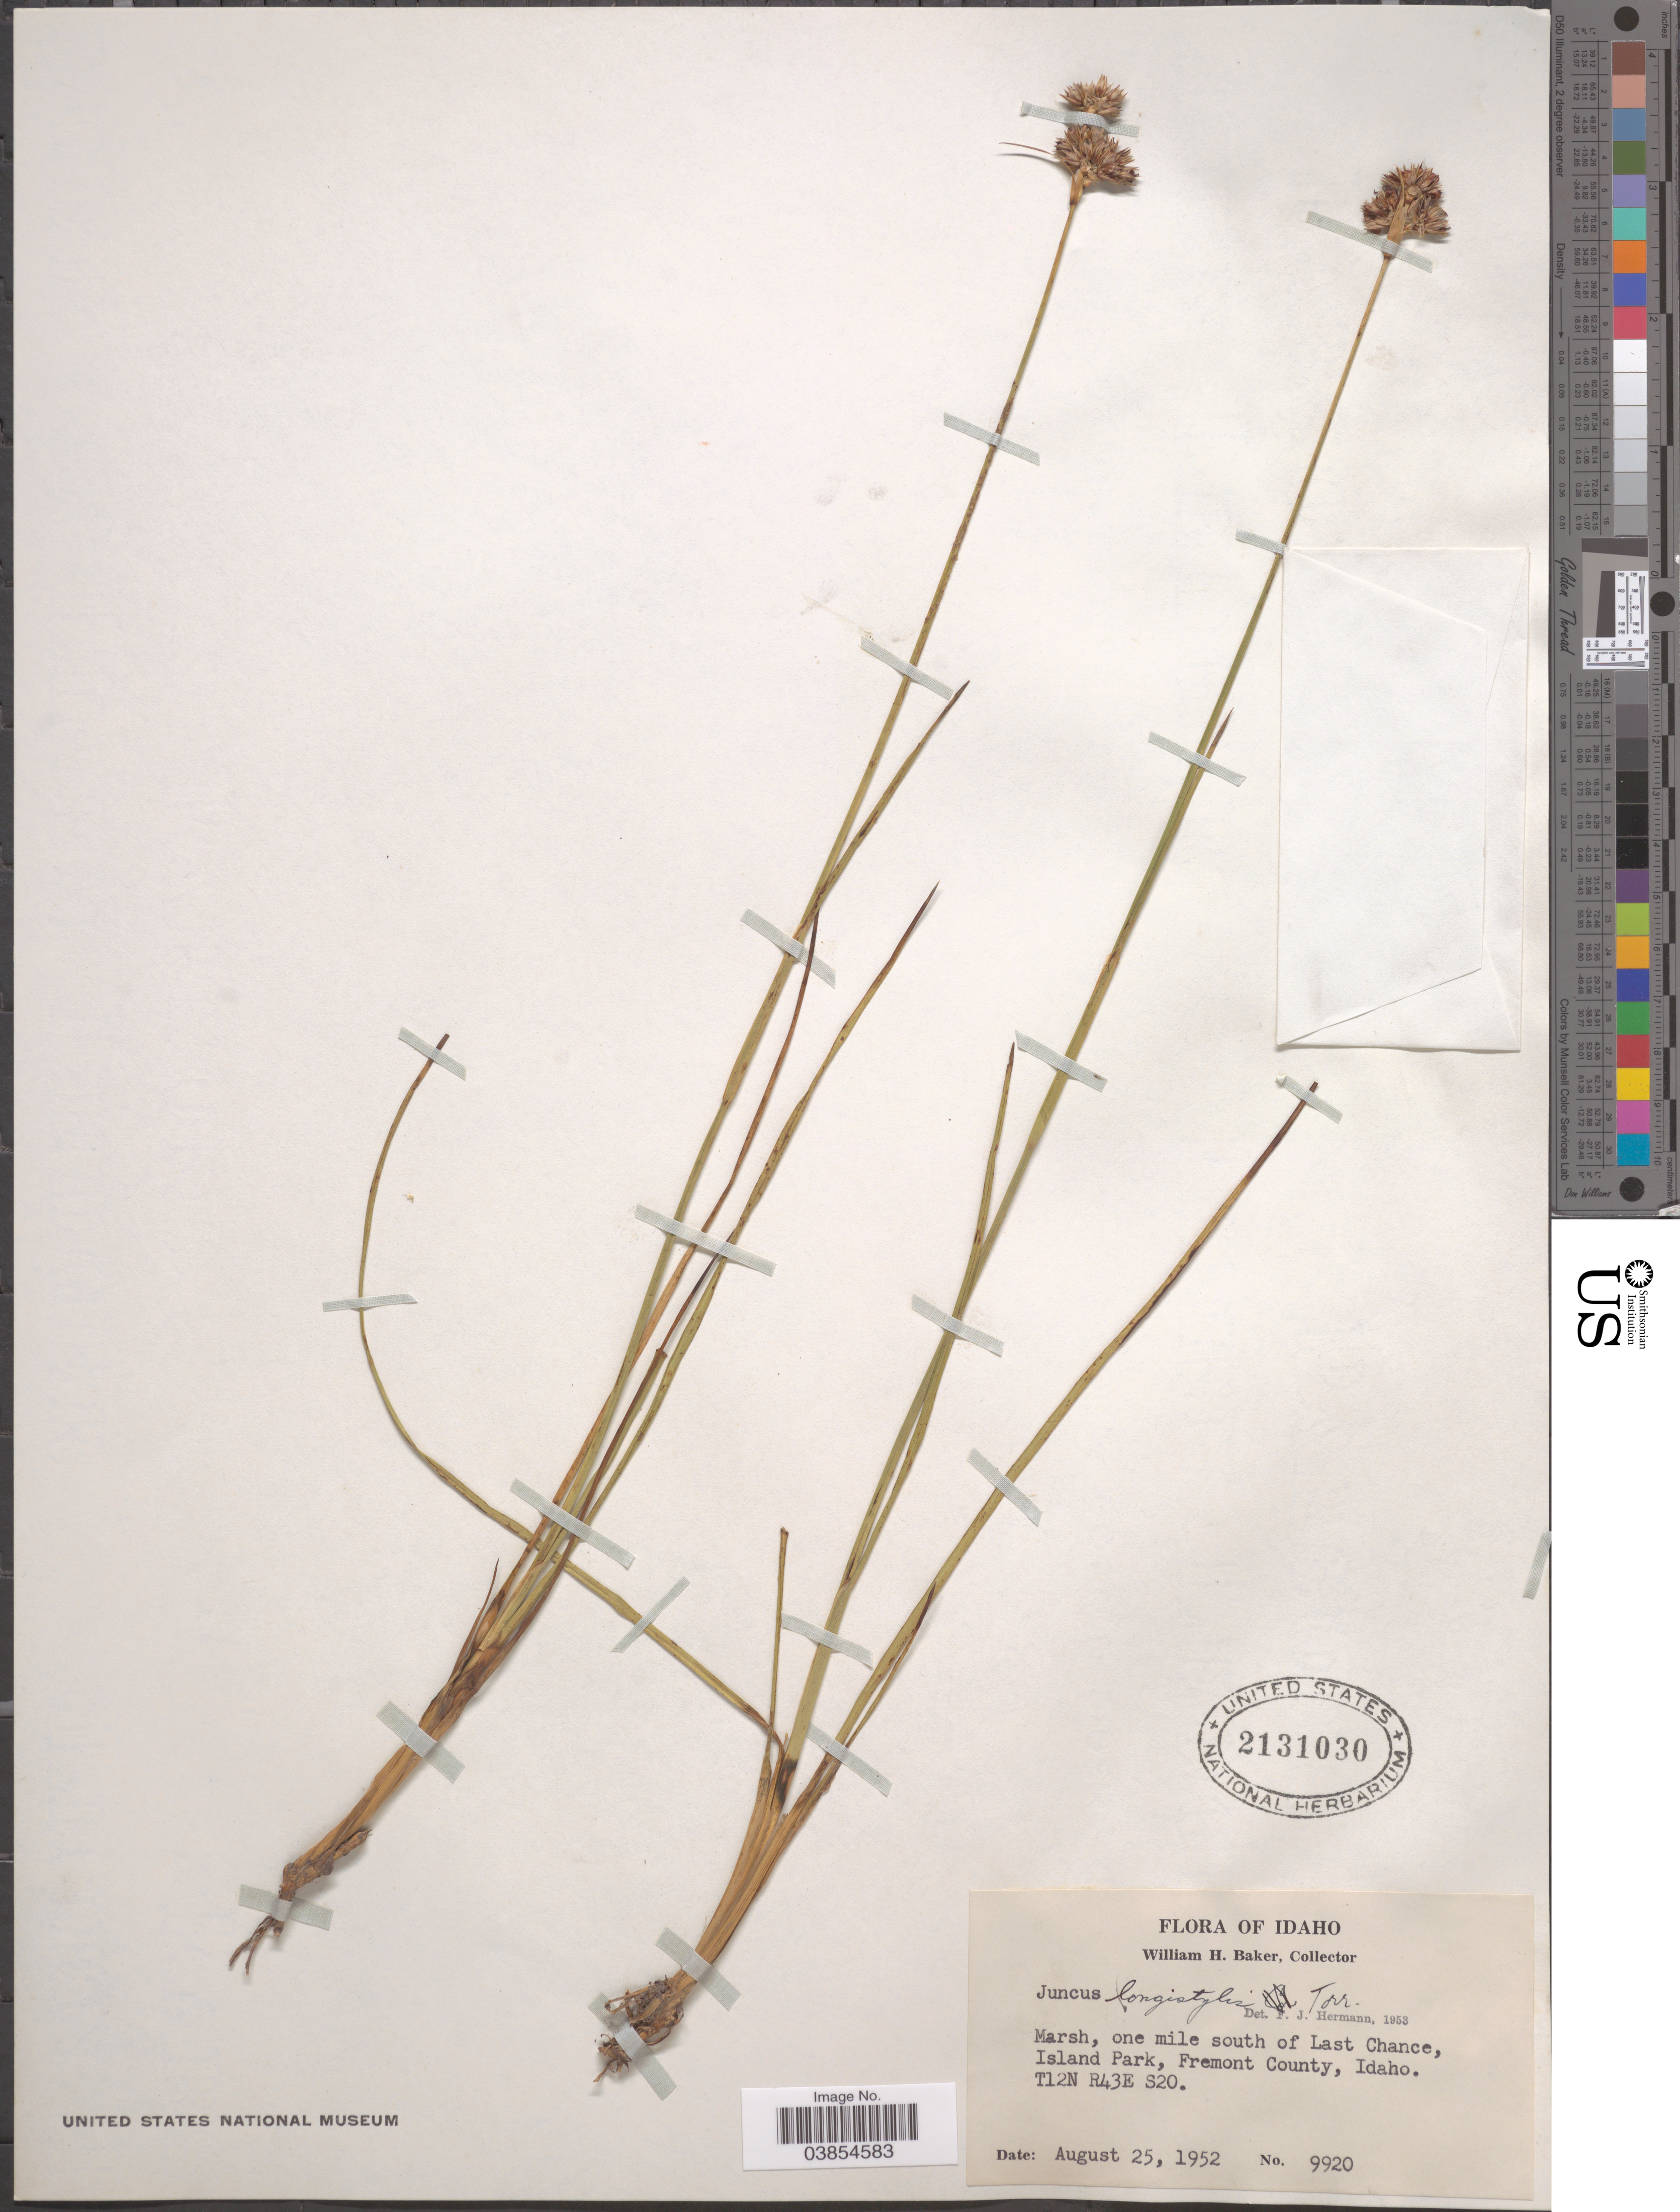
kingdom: Plantae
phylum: Tracheophyta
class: Liliopsida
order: Poales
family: Juncaceae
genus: Juncus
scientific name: Juncus longistylis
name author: Torr.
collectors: W. H. Baker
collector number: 9920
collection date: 1952-08-25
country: United States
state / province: Idaho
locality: Marsh, one mile south of Last Chance, Island Park, Fremont County. T12N R43E S20.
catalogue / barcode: US 2131030